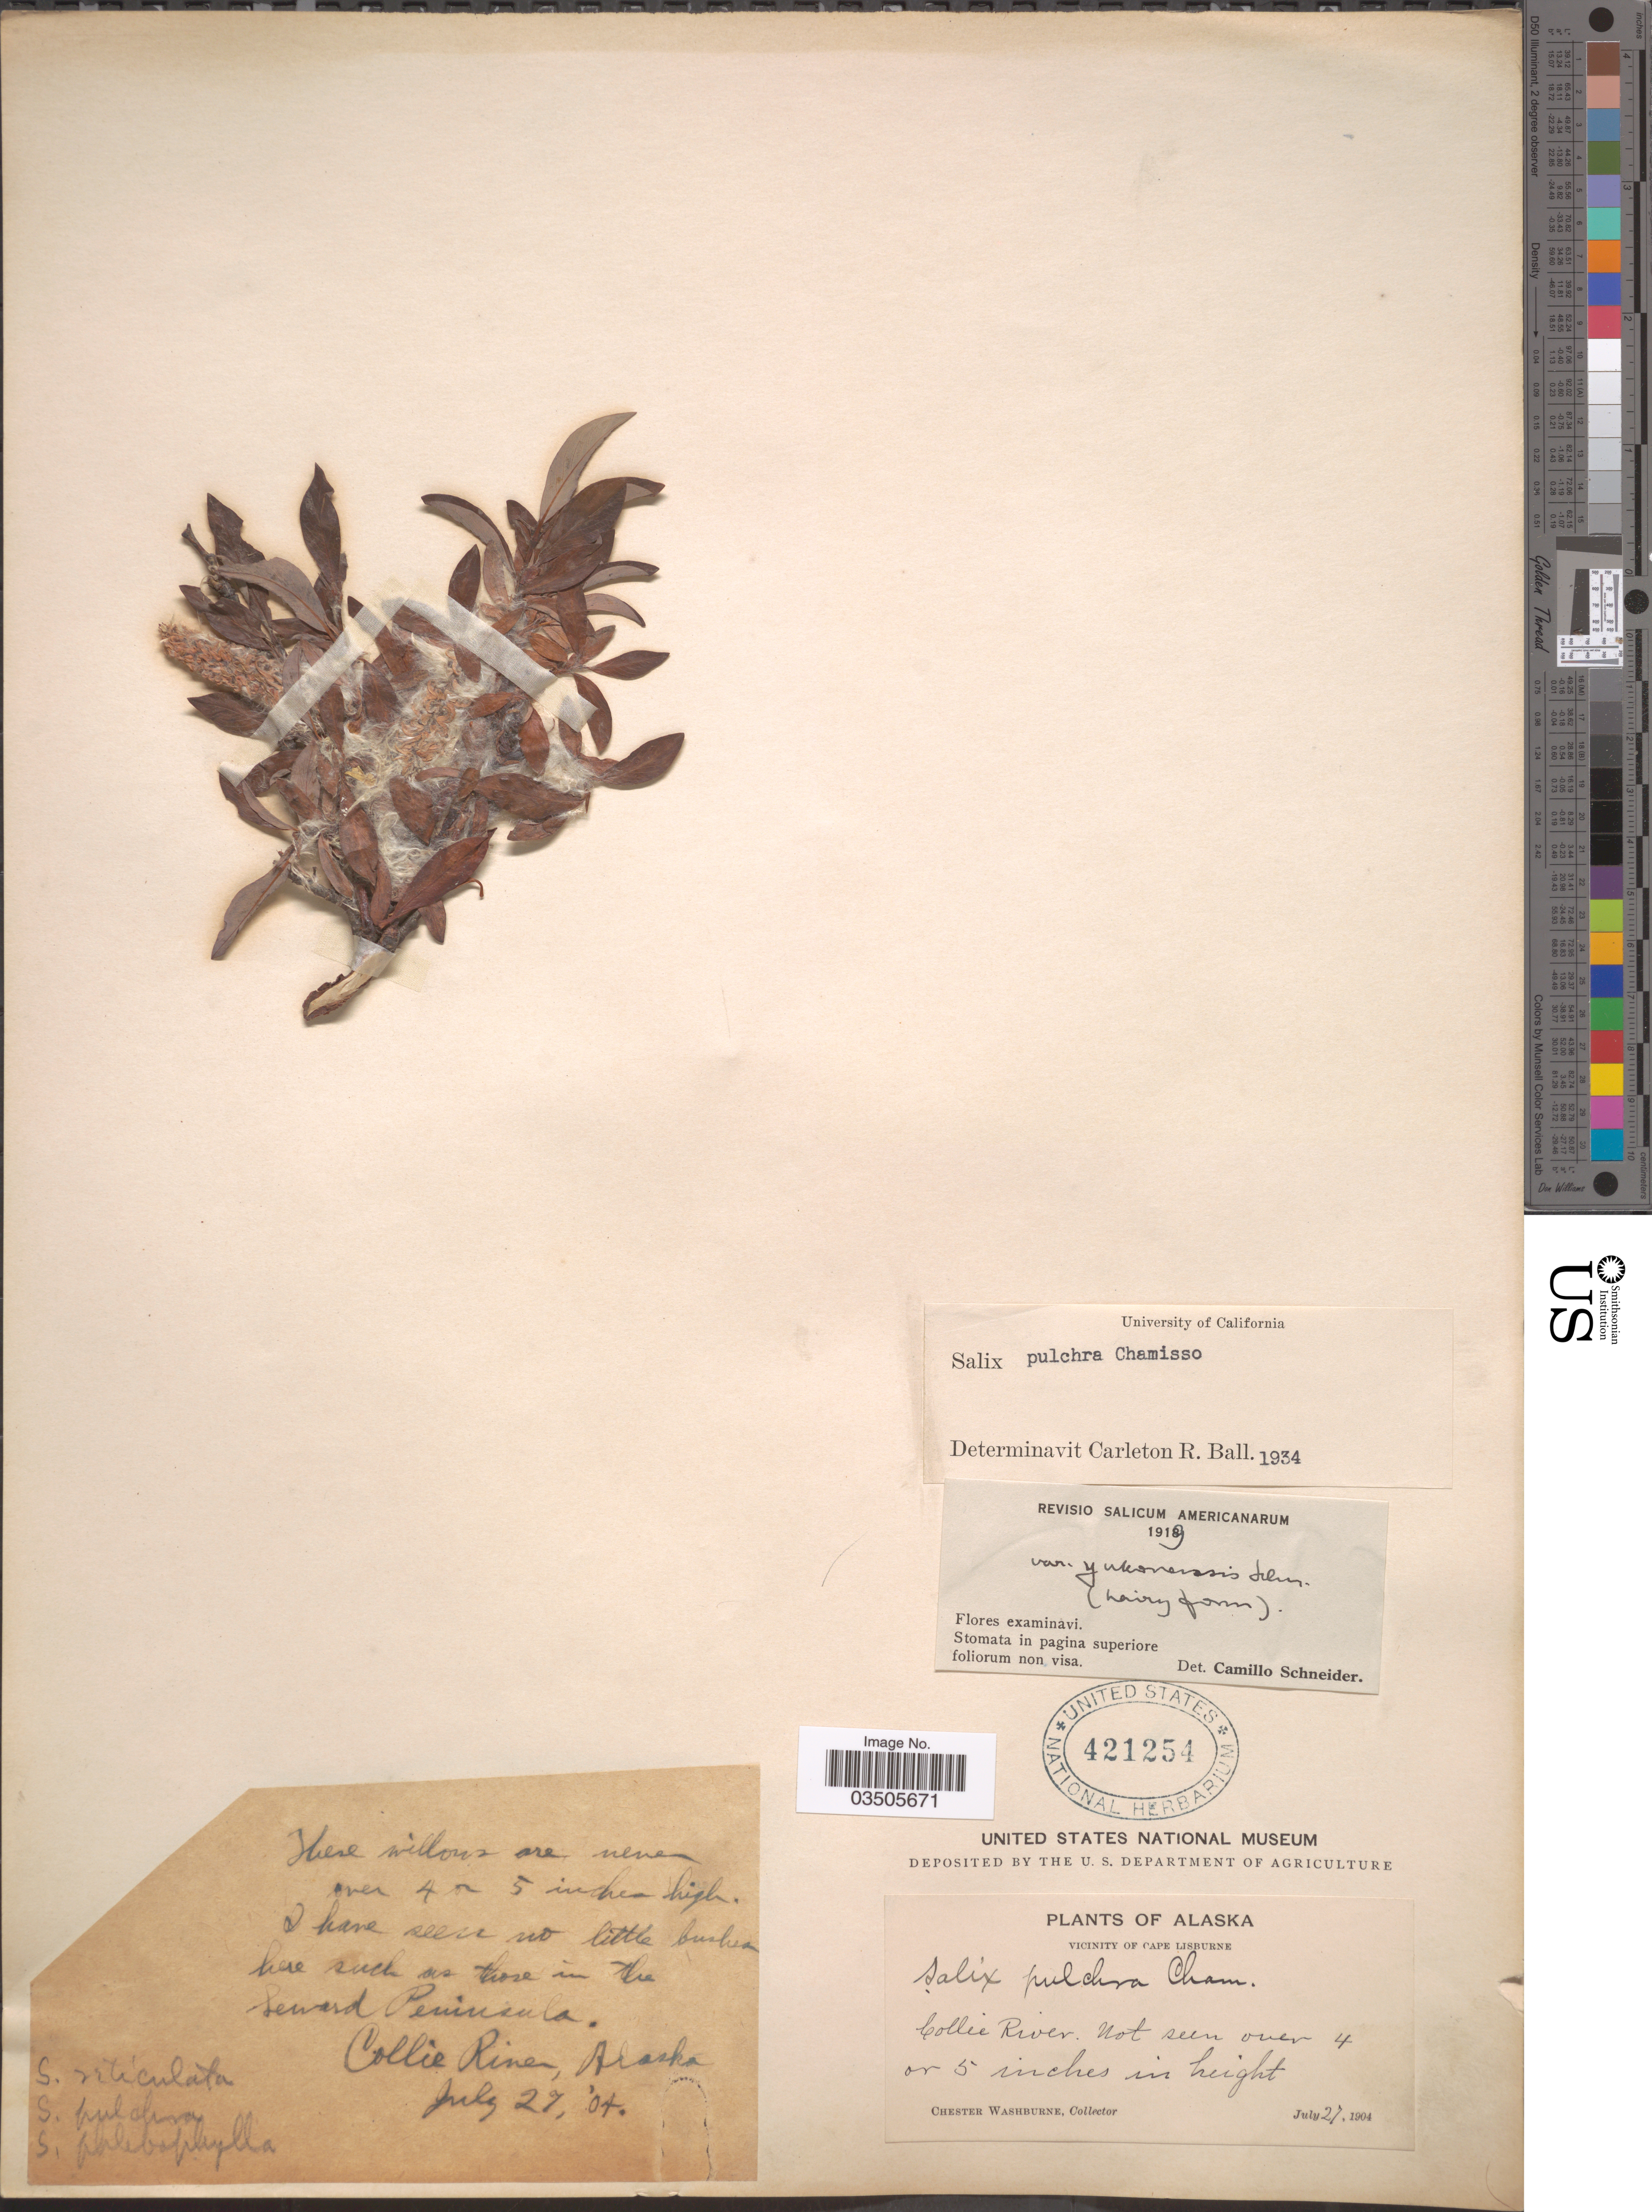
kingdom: Plantae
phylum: Tracheophyta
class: Magnoliopsida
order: Malpighiales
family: Salicaceae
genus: Salix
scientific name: Salix pulchra var. yukonensis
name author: C.K. Schneid.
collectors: C. Washburne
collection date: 1904-07-27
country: United States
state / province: Alaska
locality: Vicinity of Cape Lisburne. Collie River. Seward Peninsula.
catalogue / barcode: US 421254